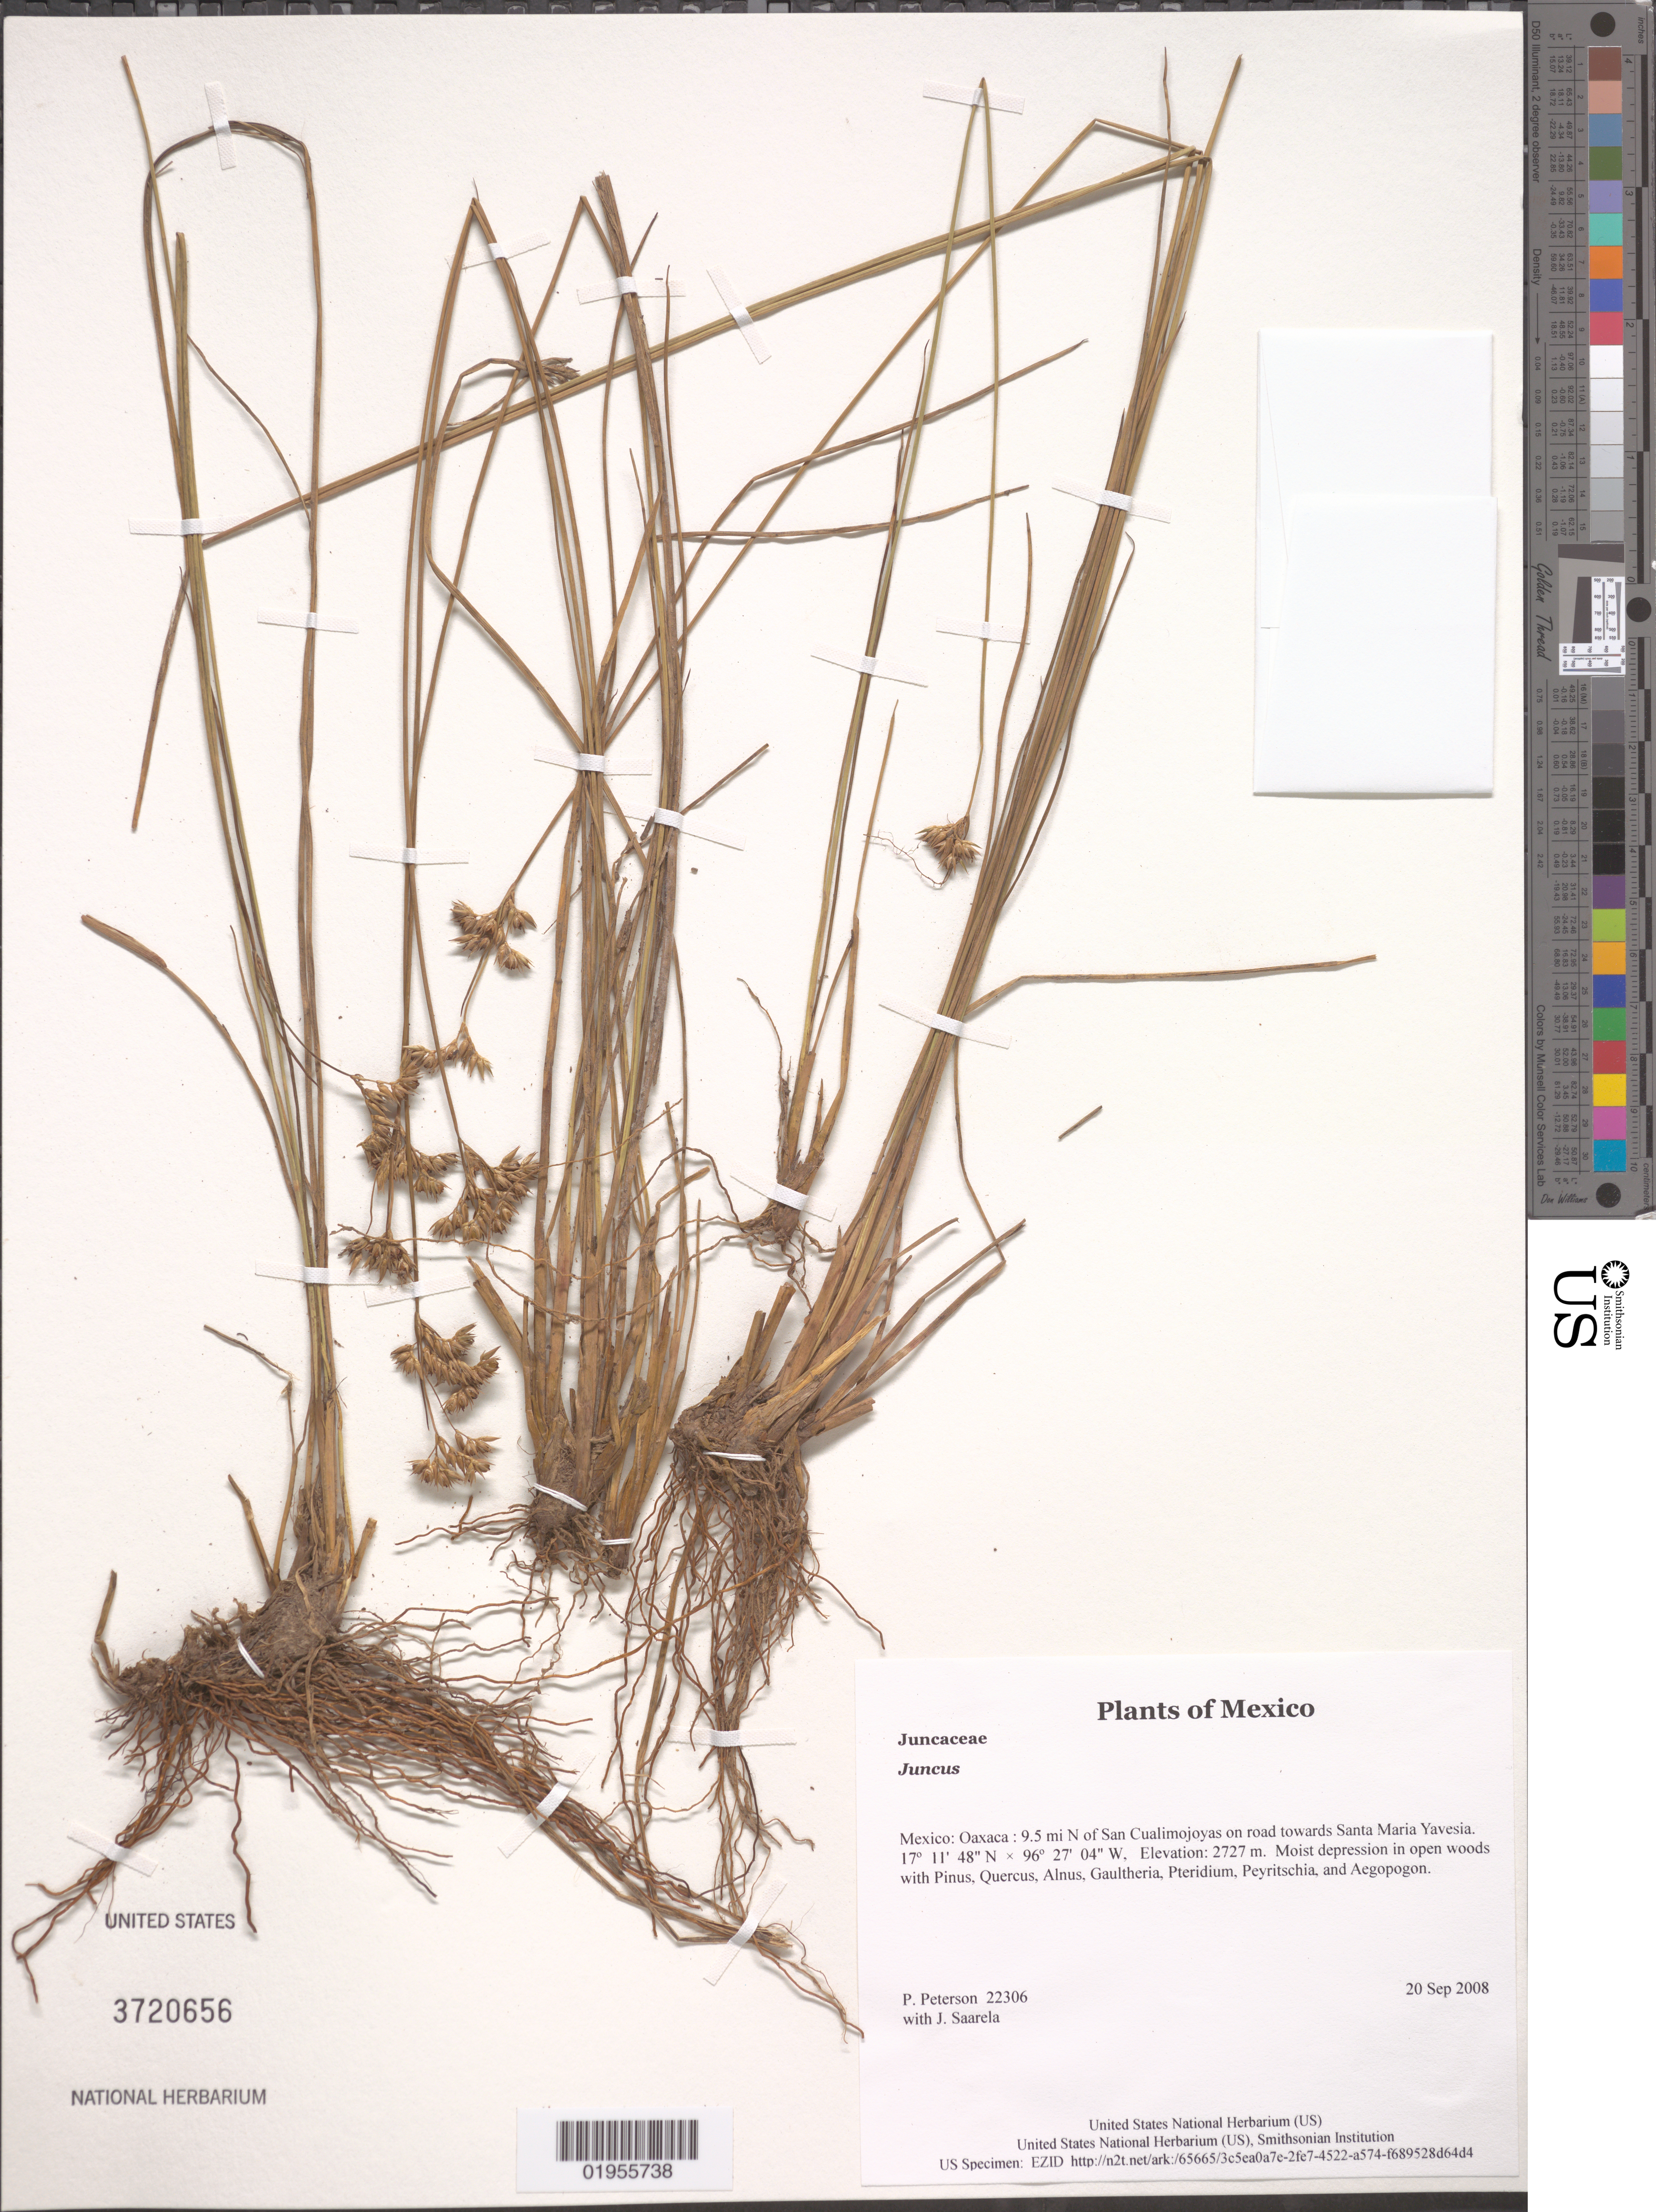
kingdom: Plantae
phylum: Tracheophyta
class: Liliopsida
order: Poales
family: Juncaceae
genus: Juncus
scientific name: Juncus sp.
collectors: P. M. Peterson & J. Saarela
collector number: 22306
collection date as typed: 20 Sep 2008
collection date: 2008-09-20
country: Mexico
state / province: Oaxaca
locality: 9.5 mi N of San Cualimojoyas on road towards Santa Maria Yavesia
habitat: Moist depression in open woods with Pinus, Quercus, Alnus, Gaultheria, Pteridium, Peyritschia, and Aegopogon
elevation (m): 2727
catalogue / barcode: US 3720656